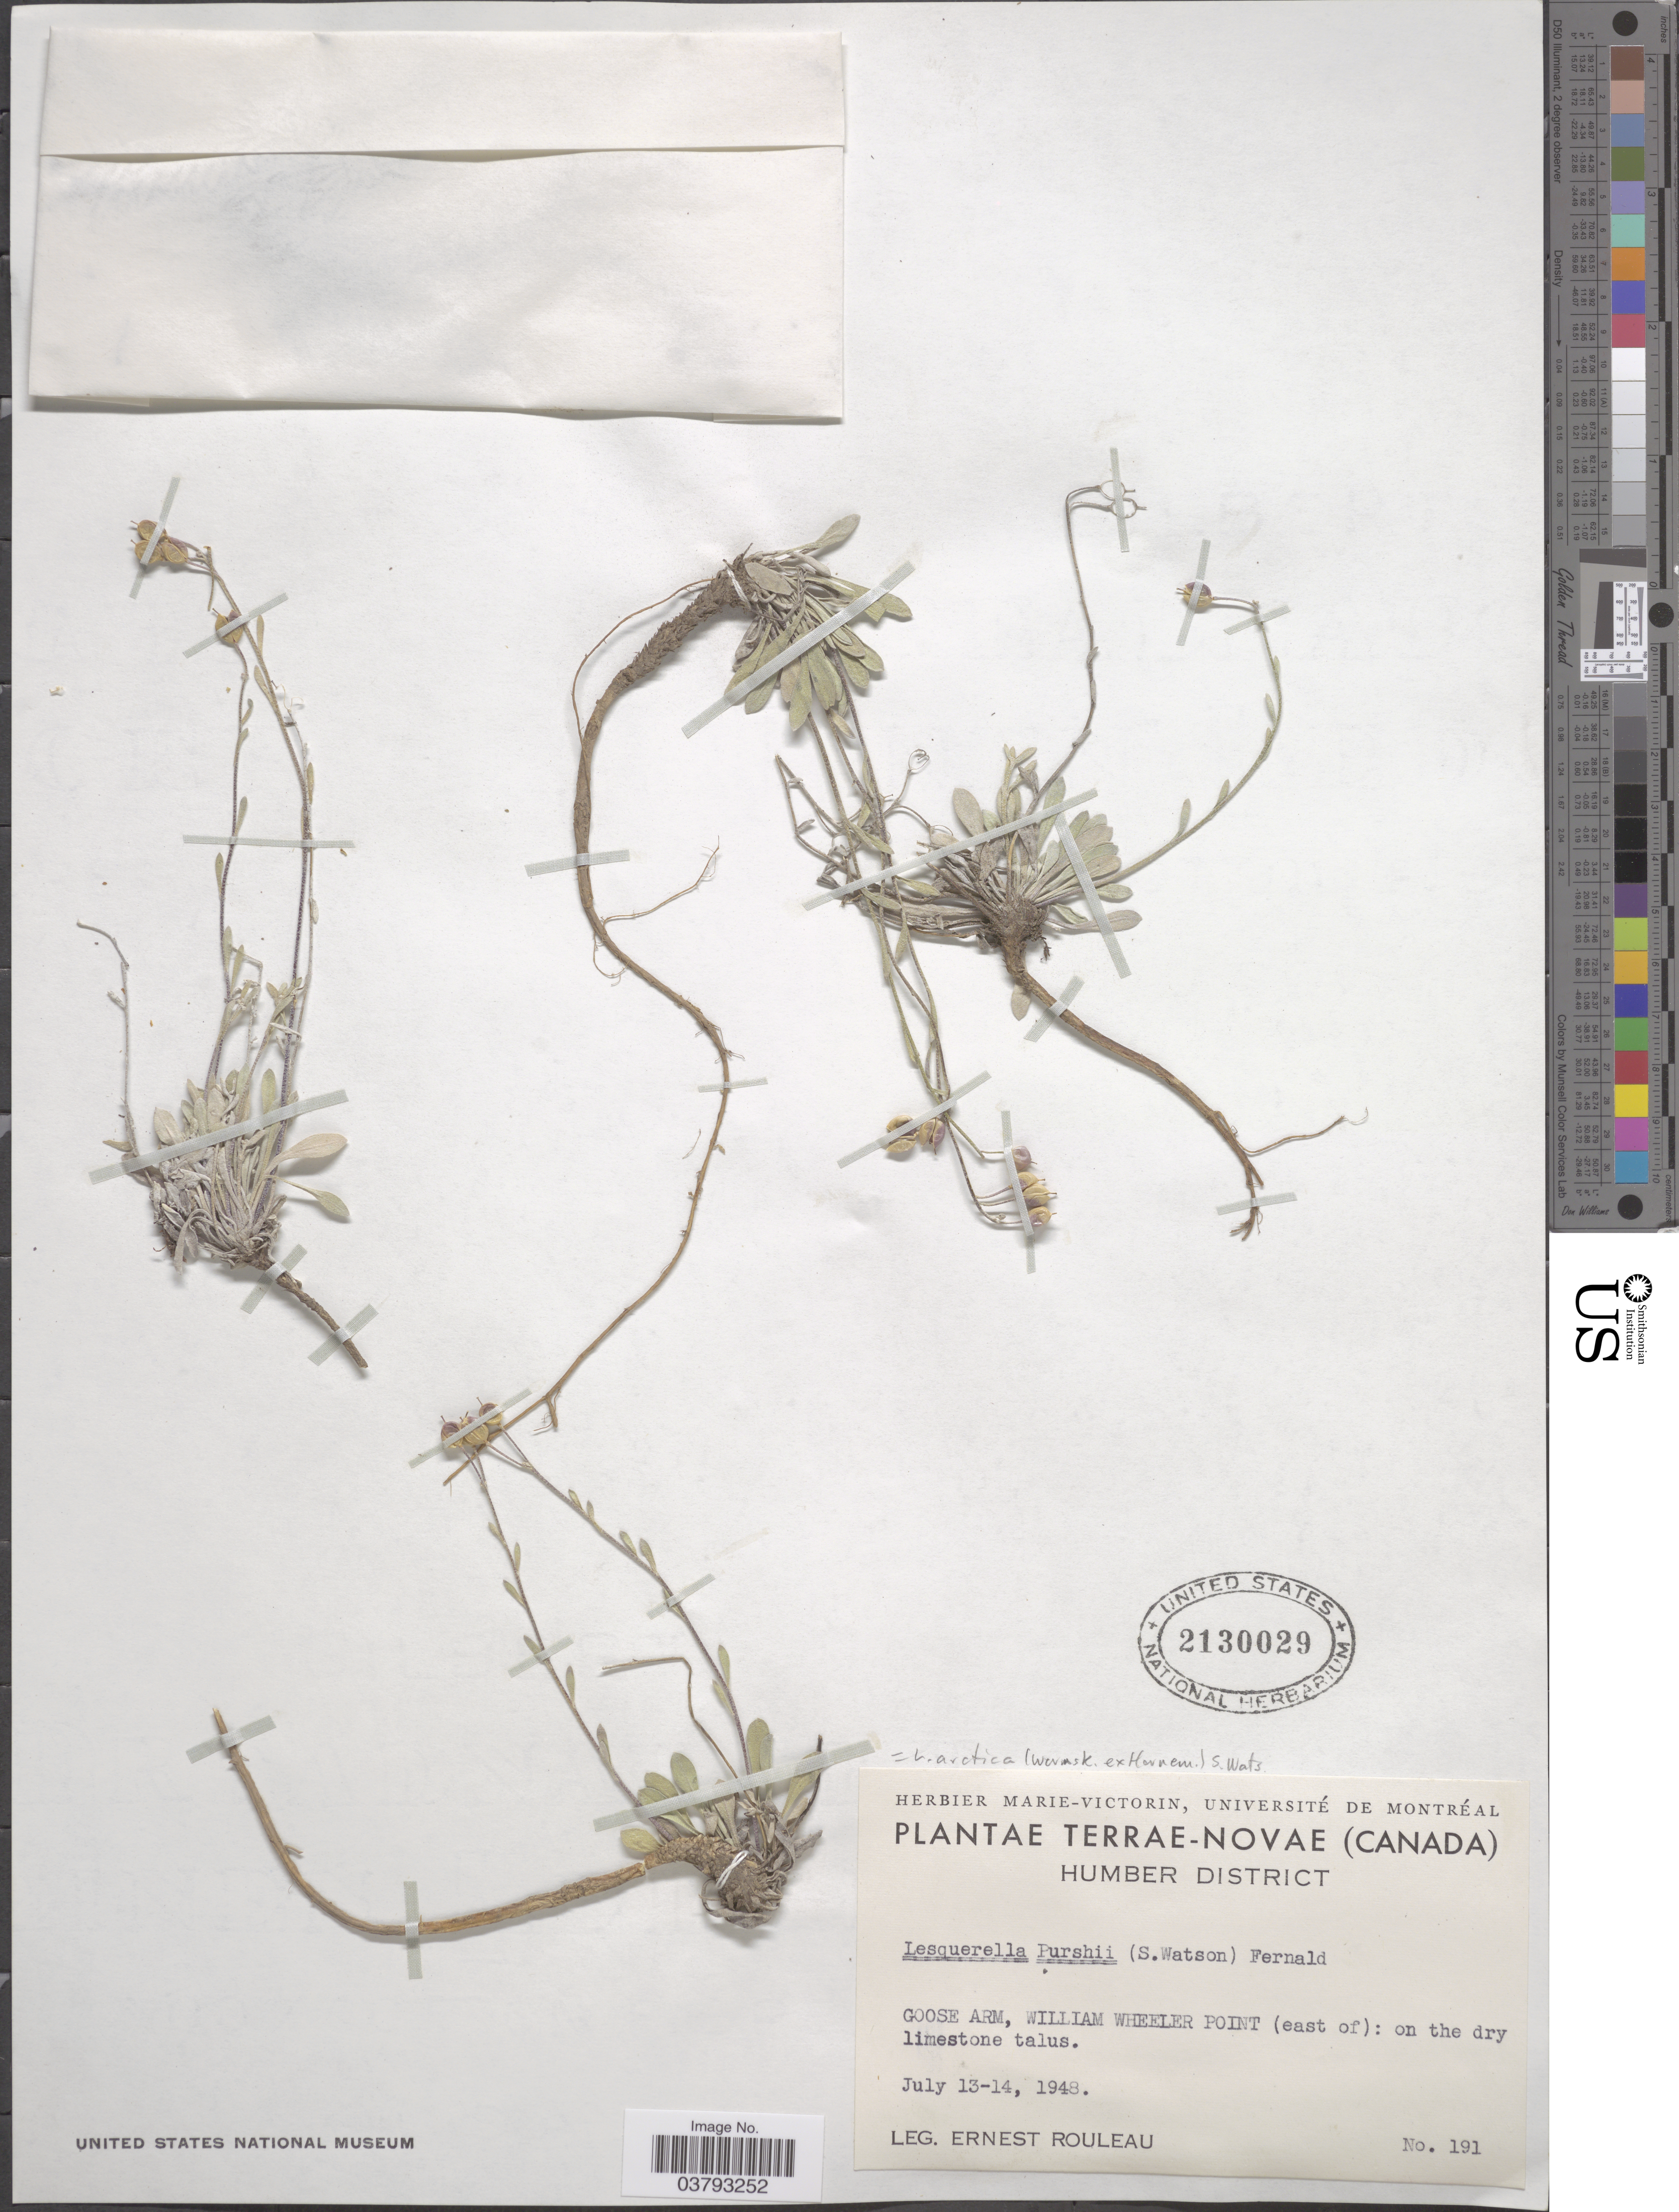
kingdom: Plantae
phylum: Tracheophyta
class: Magnoliopsida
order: Brassicales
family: Brassicaceae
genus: Lesquerella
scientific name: Lesquerella arctica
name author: (Wormsk. ex Hornem.) S. Watson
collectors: J. Rouleau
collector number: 191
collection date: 1948-07-13/1948-07-14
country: Canada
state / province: Newfoundland and Labrador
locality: Terrae-Novae. Humber District. Goose Arm, William Wheeler Point (east of).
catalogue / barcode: US 2130029